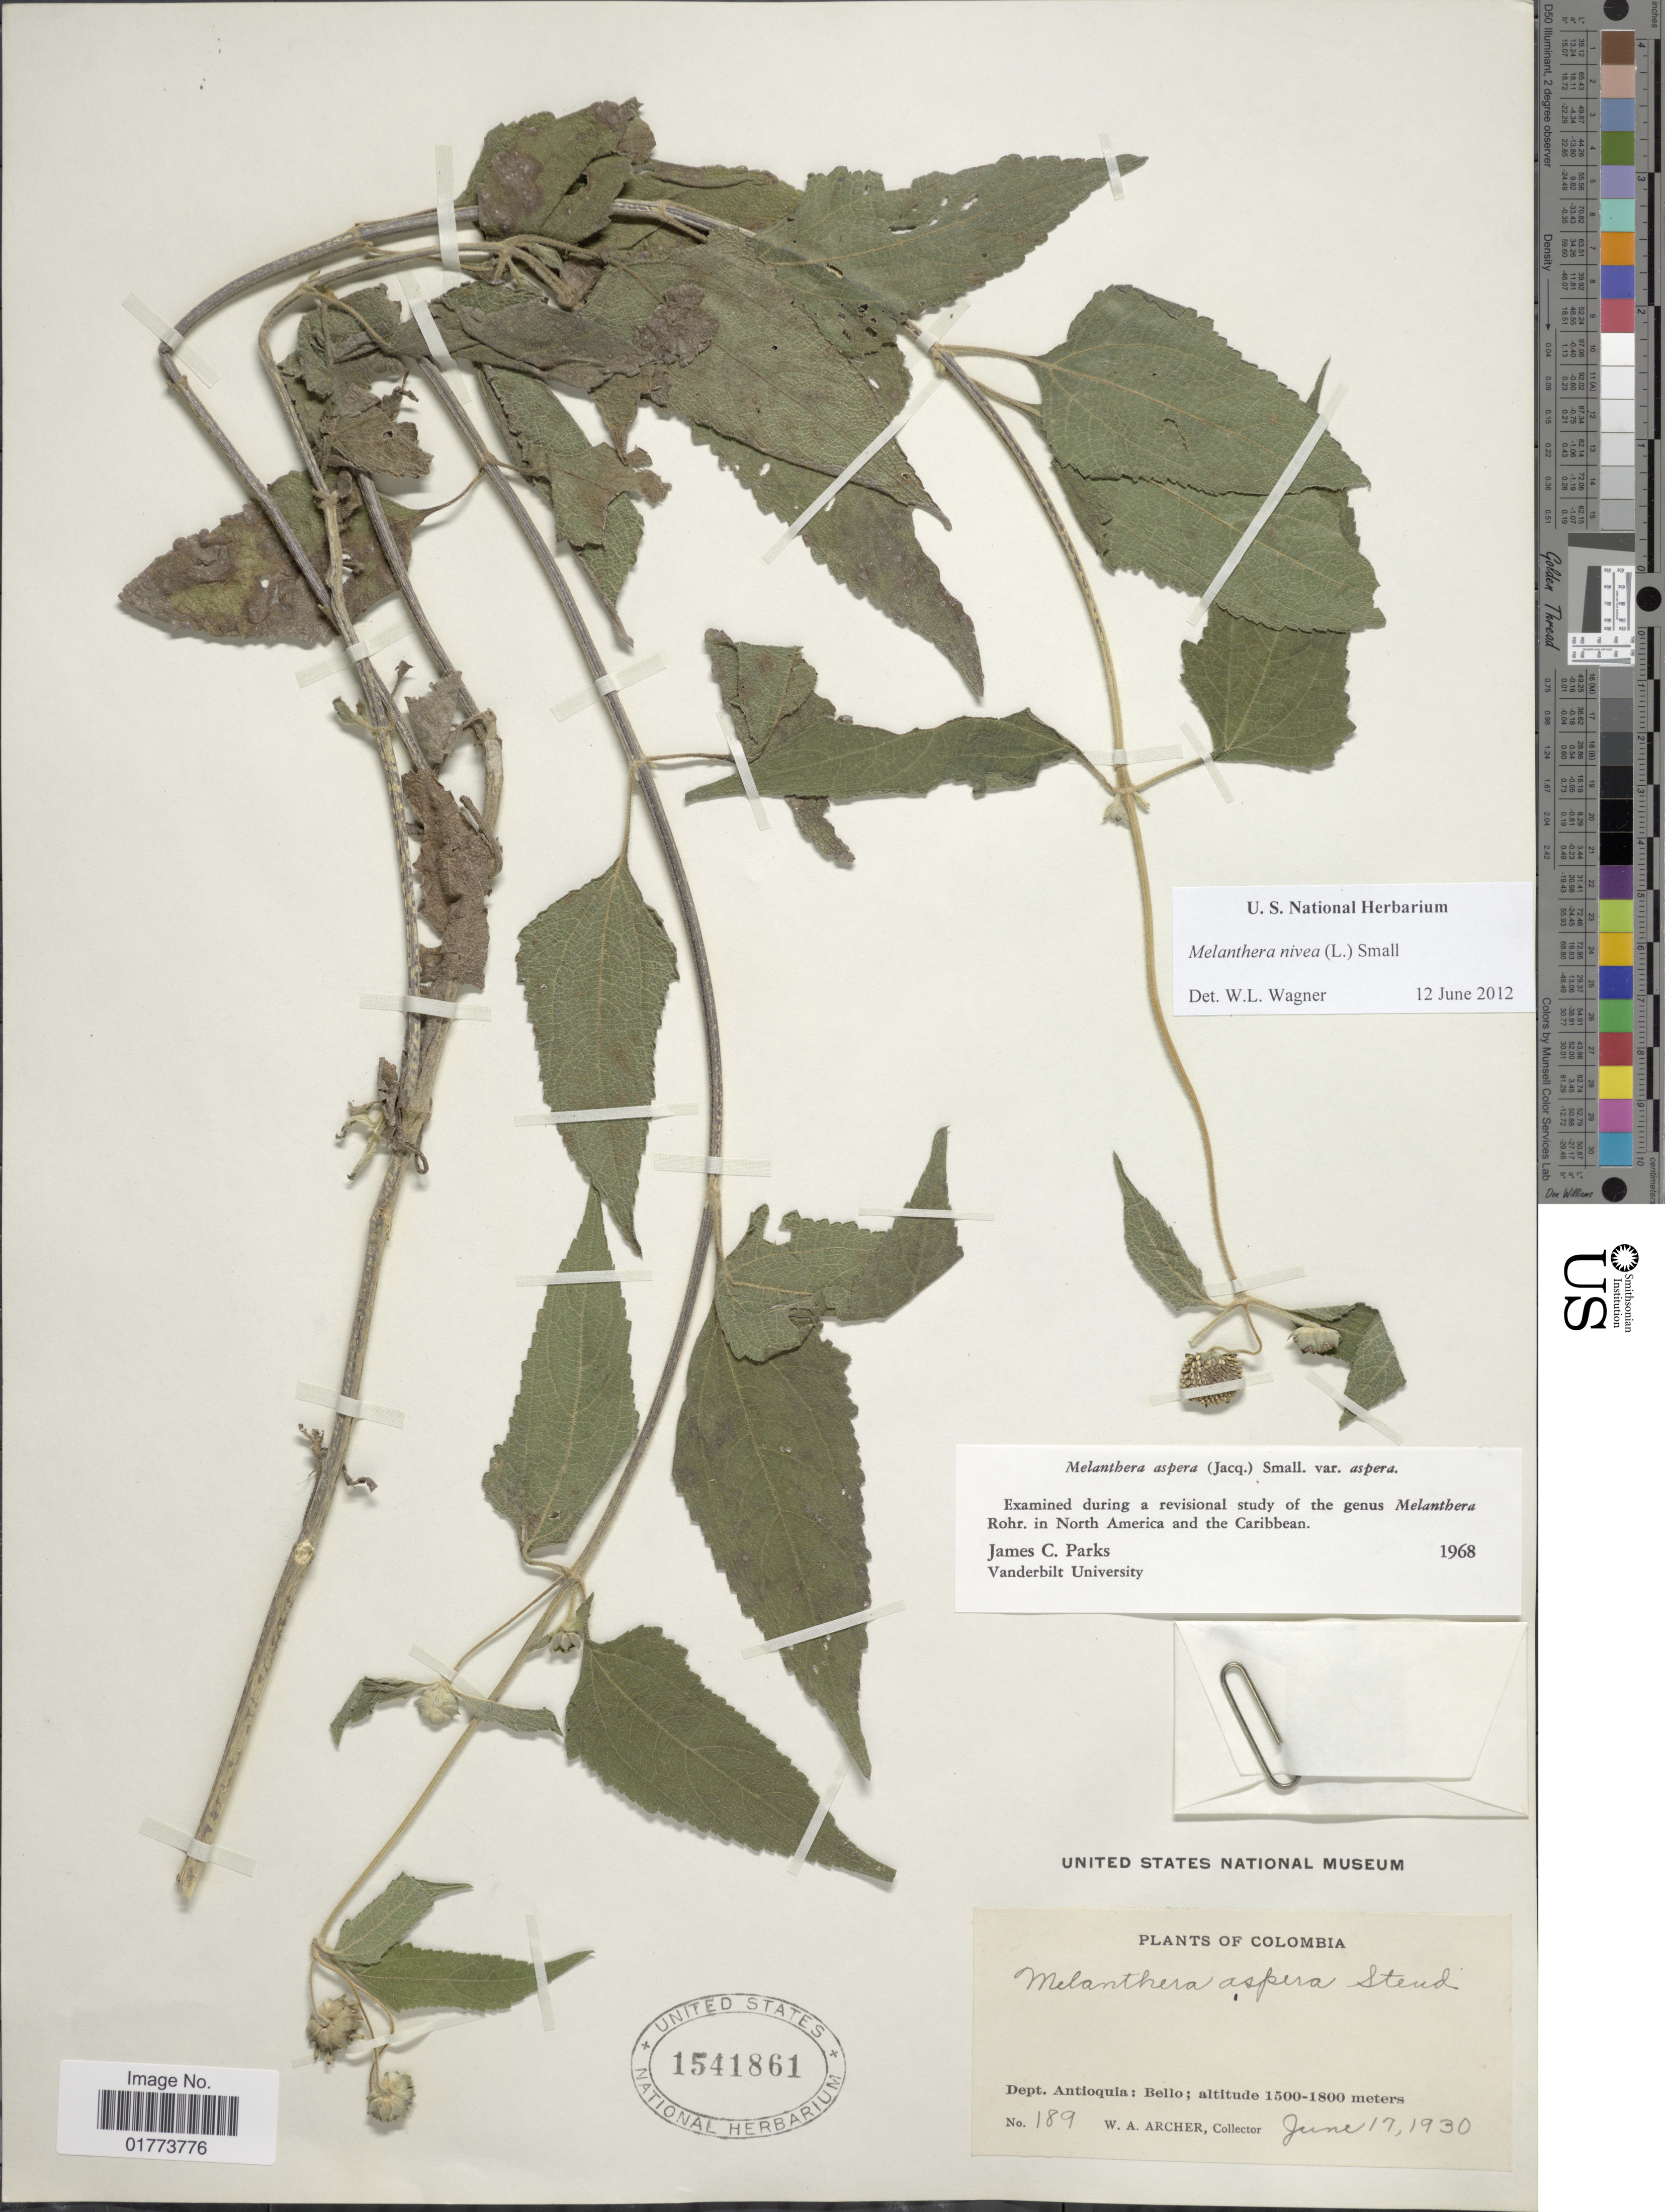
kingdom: Plantae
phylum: Tracheophyta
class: Magnoliopsida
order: Asterales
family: Asteraceae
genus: Melanthera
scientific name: Melanthera nivea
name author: (L.) Small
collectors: W. A. Archer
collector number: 189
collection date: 1930-06-17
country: Colombia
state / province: Antioquia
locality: Dept. Antioquia: Bello;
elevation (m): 1500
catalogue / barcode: US 1541861